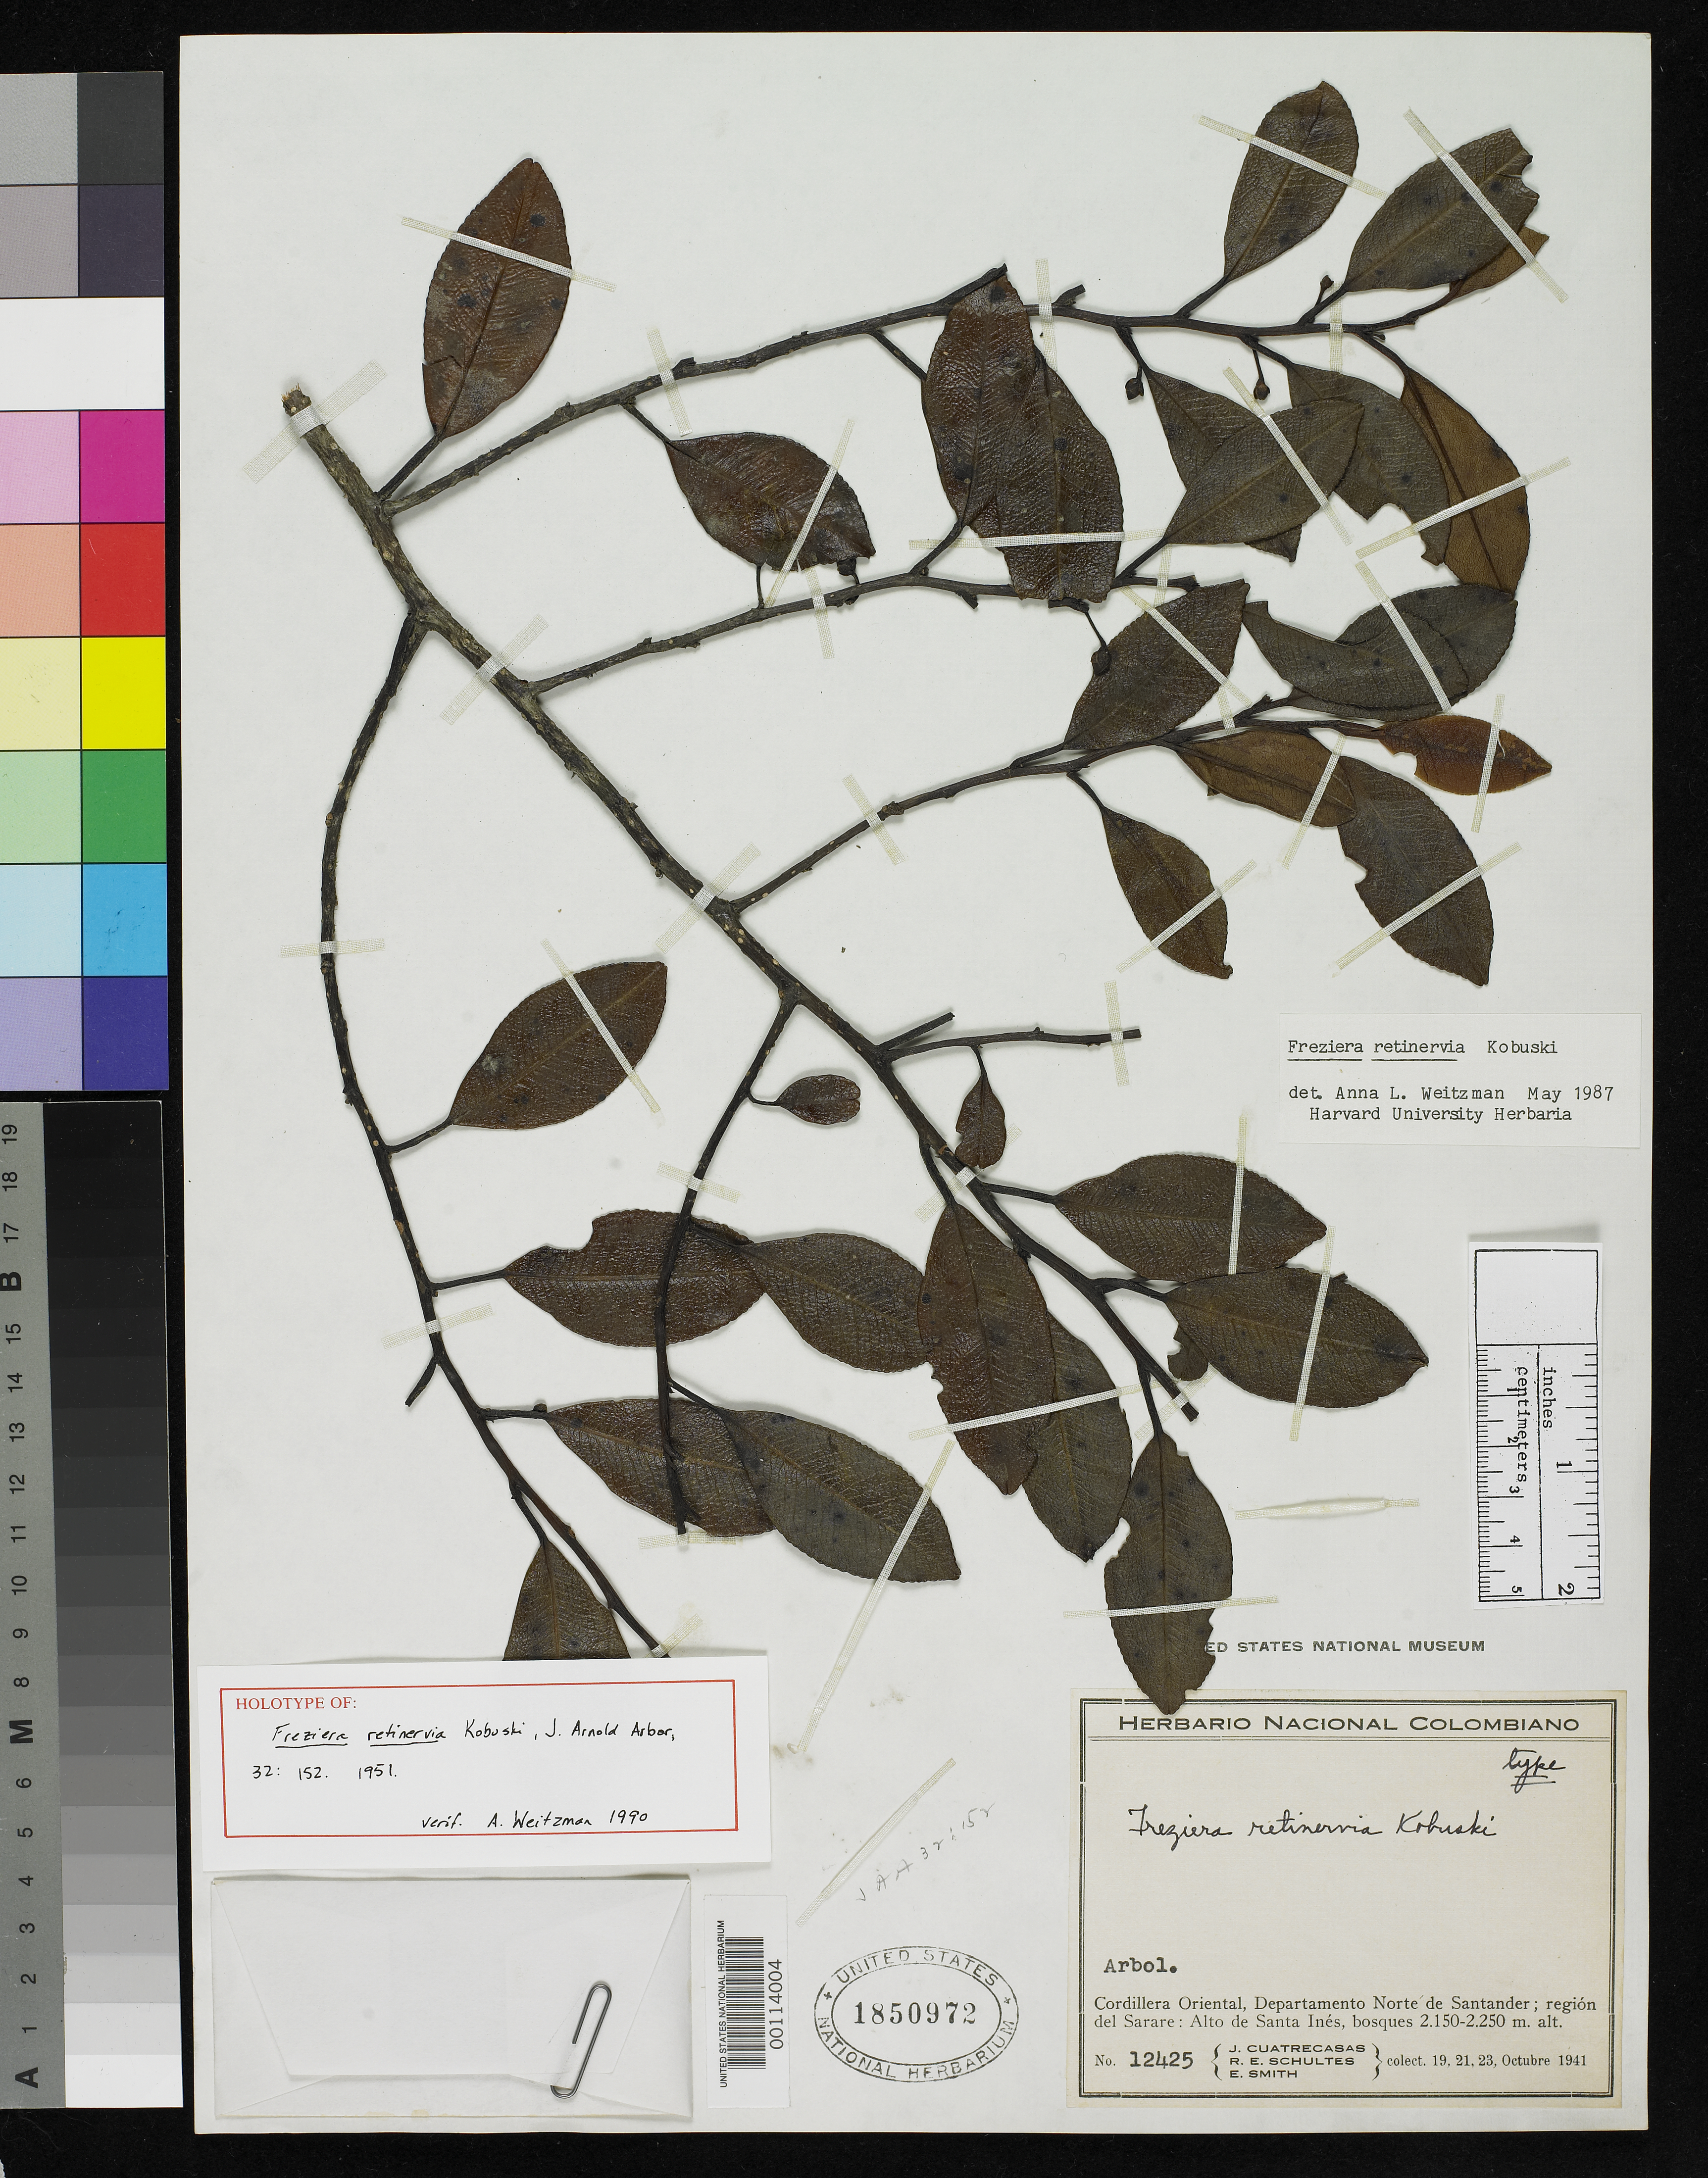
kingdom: Plantae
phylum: Tracheophyta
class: Magnoliopsida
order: Ericales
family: Pentaphylacaceae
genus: Freziera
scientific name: Freziera retinervia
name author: Kobuski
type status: Holotype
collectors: J. Cuatrecasas, R. E. Schultes & C. E. Smith Jr.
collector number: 12425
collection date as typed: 19, 21, 23, Octubre 1941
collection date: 1941-10-19/1941-10-23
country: Colombia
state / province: Norte de Santander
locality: Cordillera Oriental, Departamento Norte de Santander; región del Sarare: Alto de Santa Inés.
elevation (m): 2150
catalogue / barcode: US 1850972